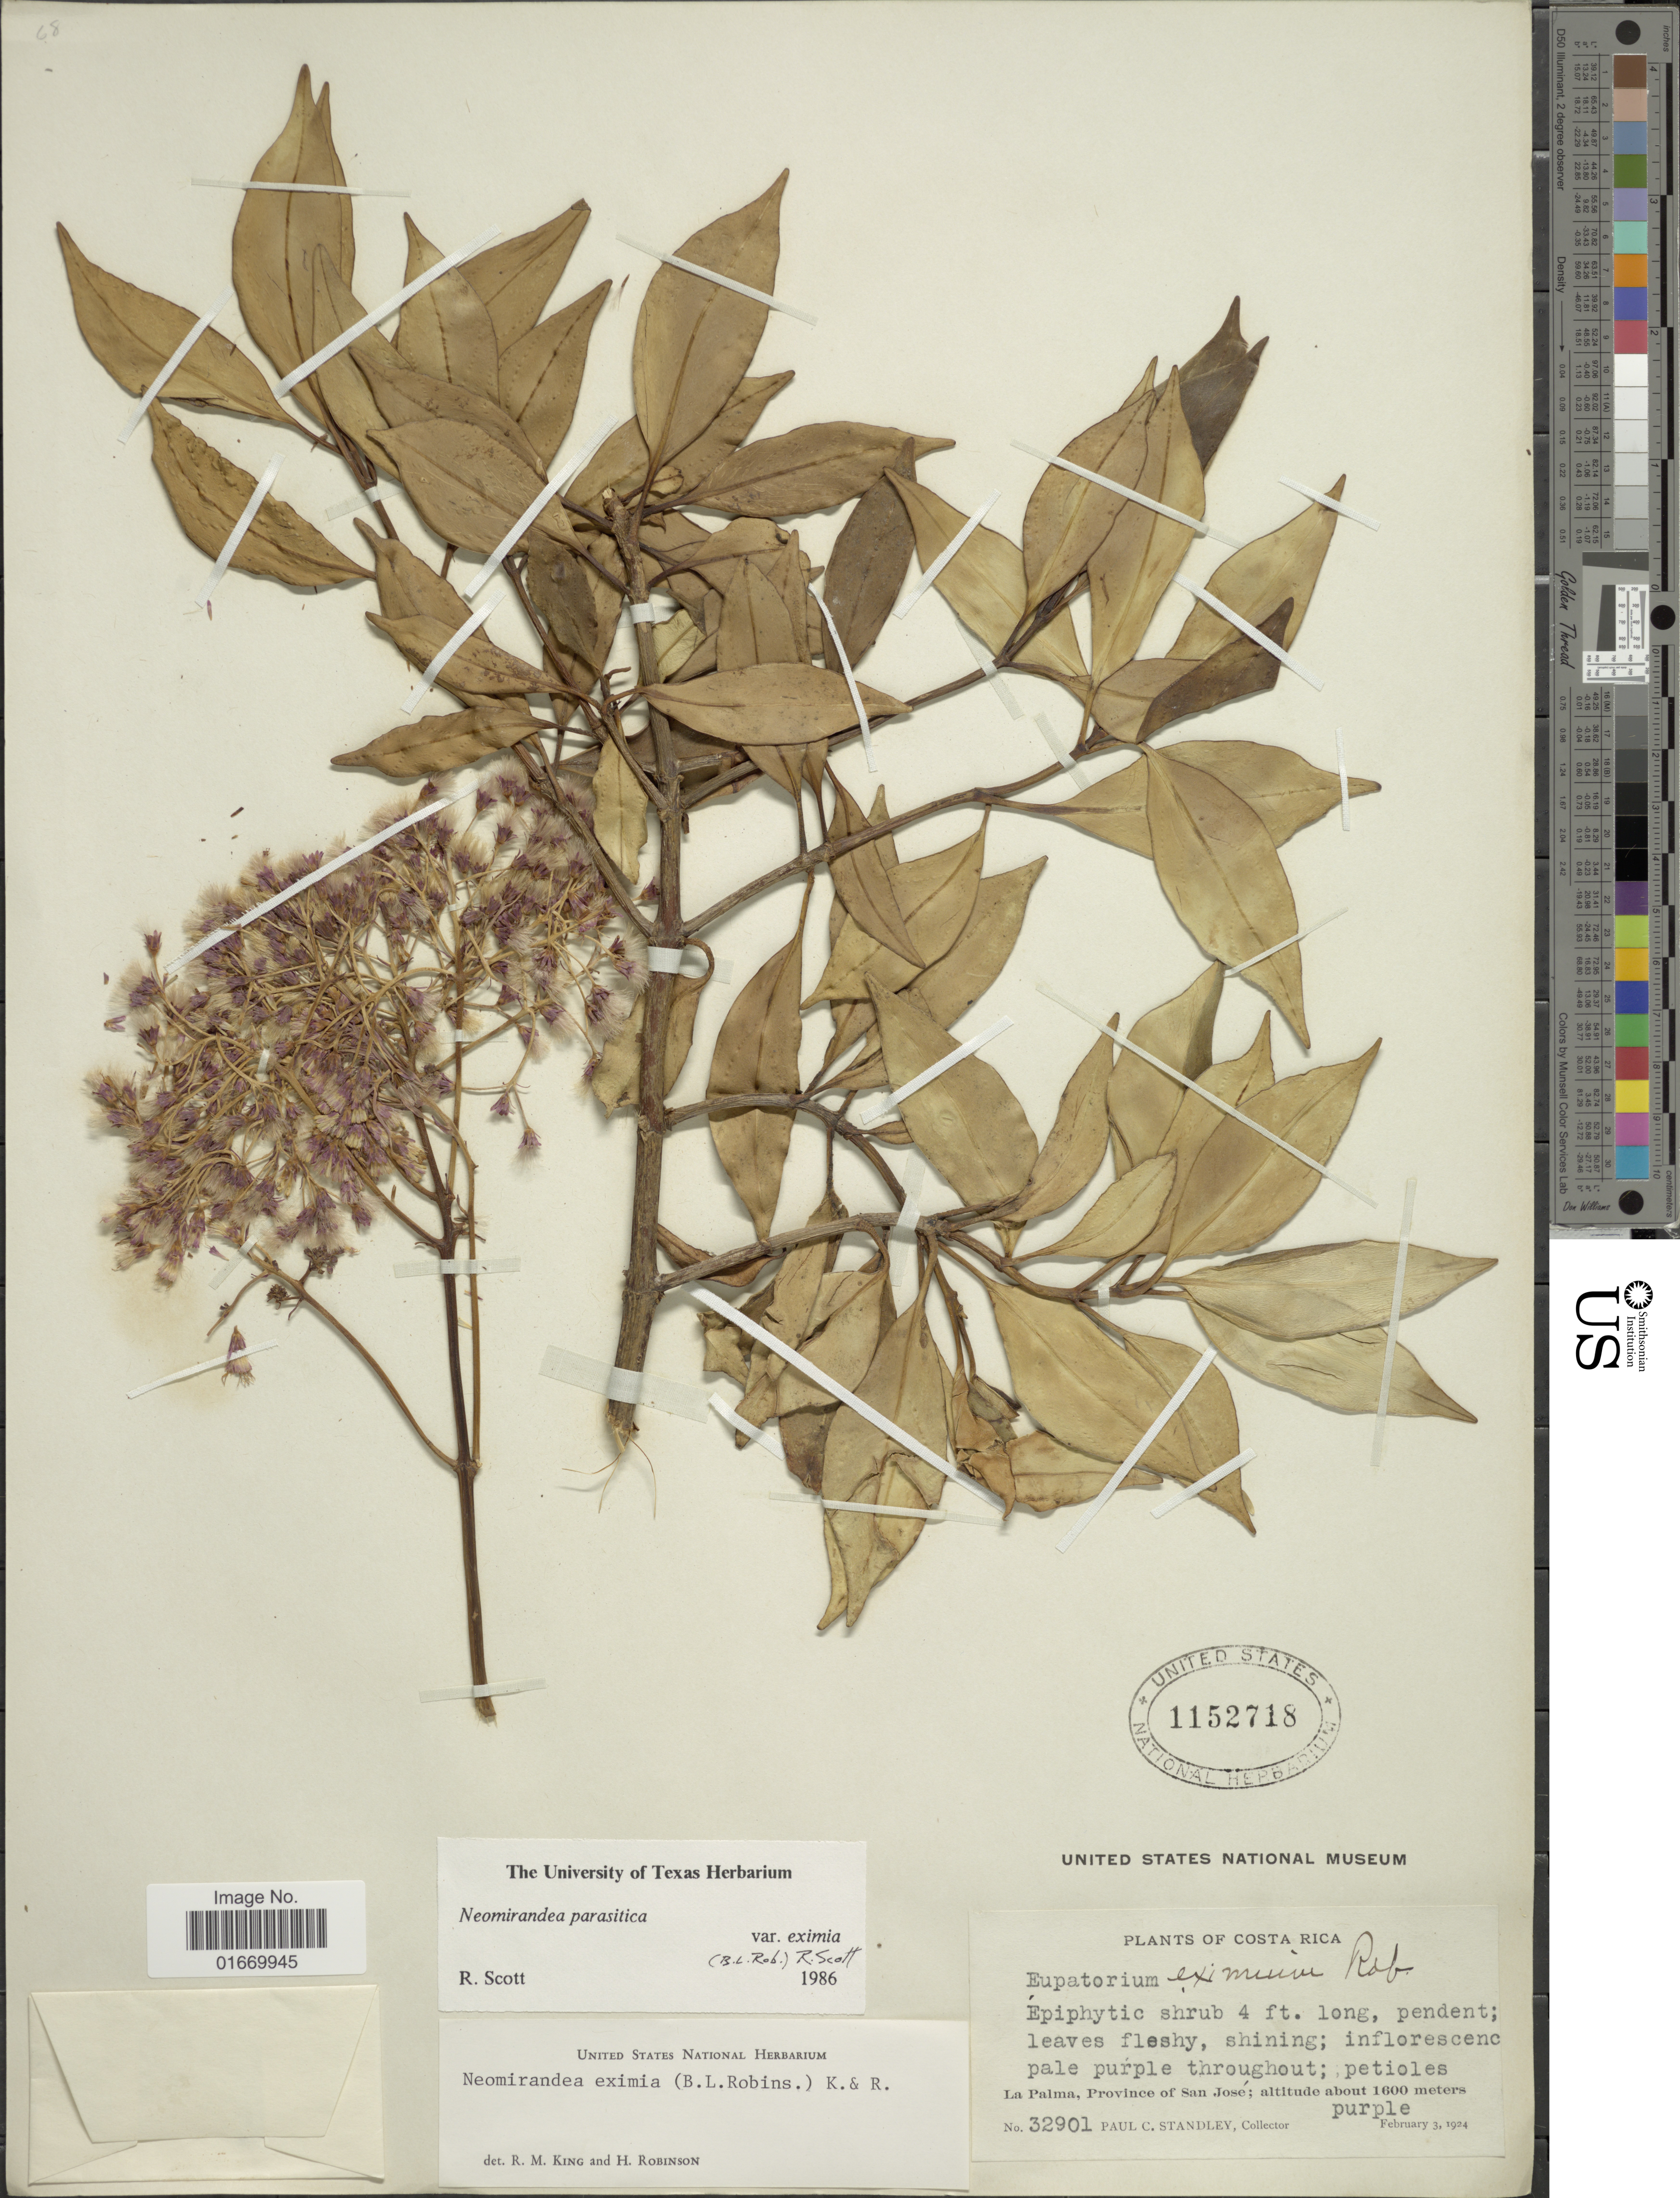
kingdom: Plantae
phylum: Tracheophyta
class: Magnoliopsida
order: Asterales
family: Asteraceae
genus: Neomirandea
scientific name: Neomirandea eximia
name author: (B.L. Rob.) R.M. King & H. Rob.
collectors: P. C. Standley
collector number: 32901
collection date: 1924-02-03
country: Costa Rica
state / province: San José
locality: La Palma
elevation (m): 1600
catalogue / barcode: US 1152718